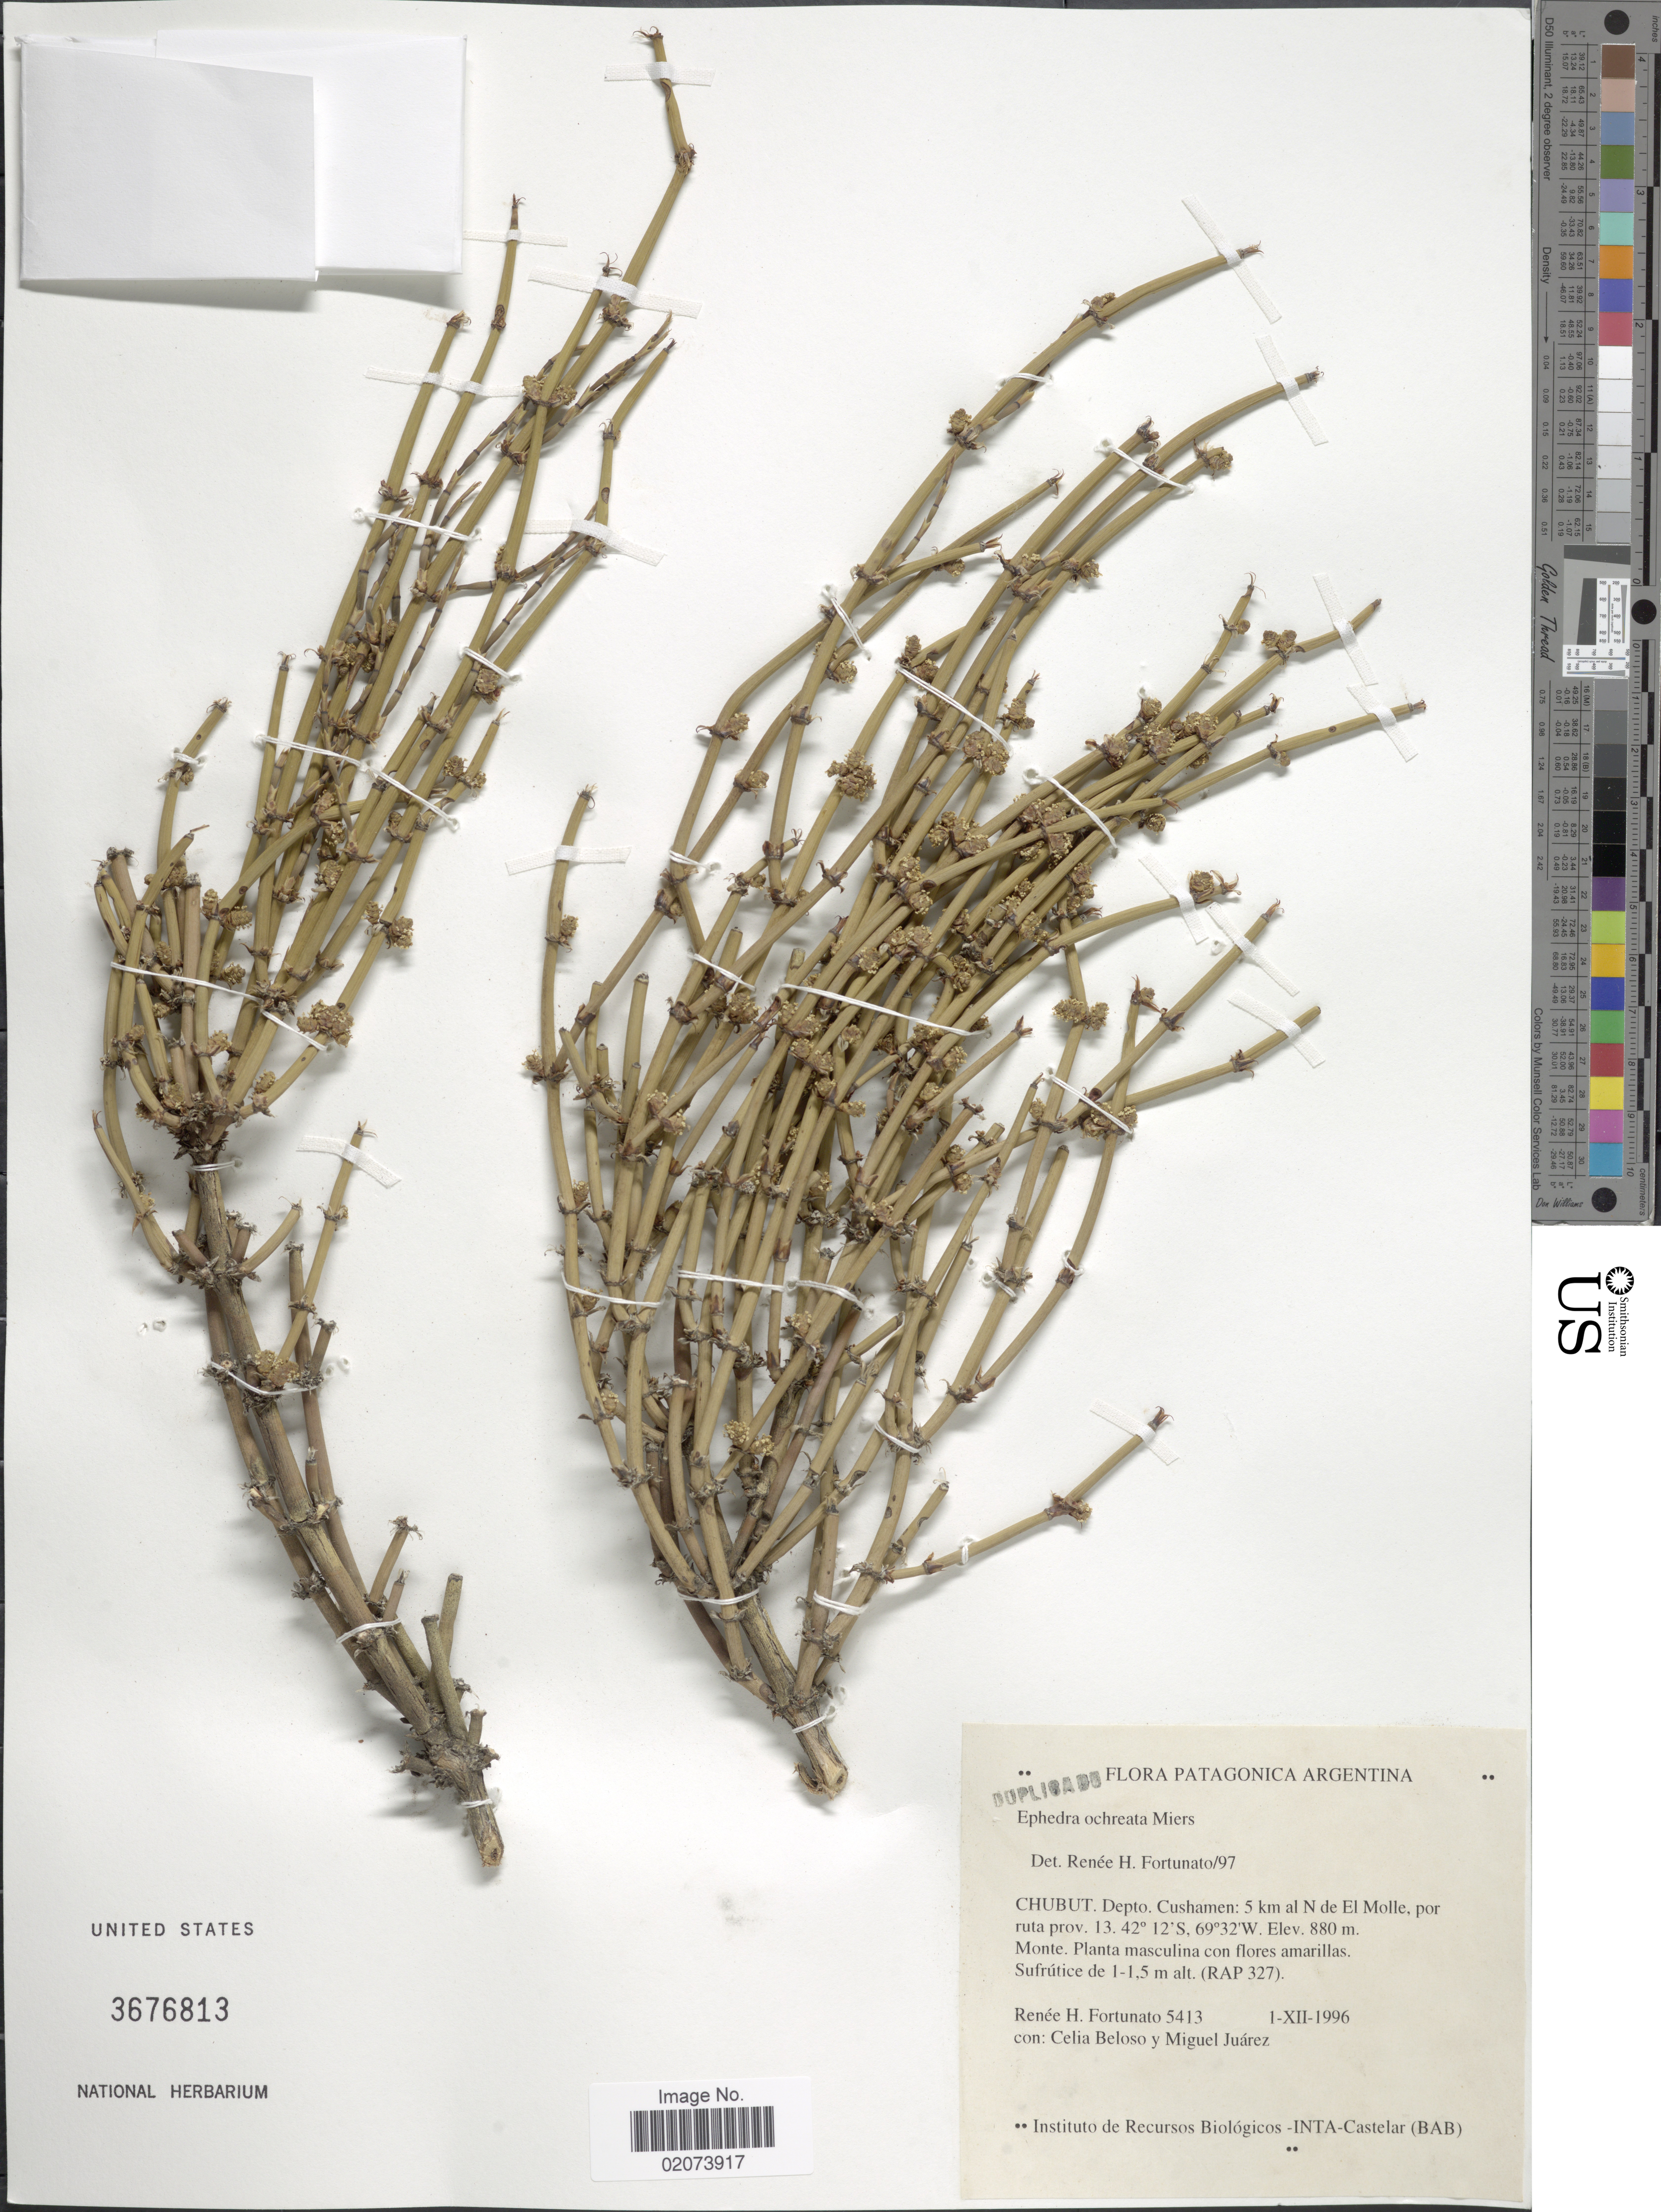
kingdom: Plantae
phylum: Tracheophyta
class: Gnetopsida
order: Ephedrales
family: Ephedraceae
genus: Ephedra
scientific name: Ephedra ochreata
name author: Miers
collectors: R. H. Fortunato, C. Beloso & M. Juarez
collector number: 5413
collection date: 1996-12-01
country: Argentina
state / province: Chubut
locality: Patagonica, Depto. Cushamen, 5 km al N de El Molle, por ruta prov.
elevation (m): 880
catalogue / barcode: US 3676813